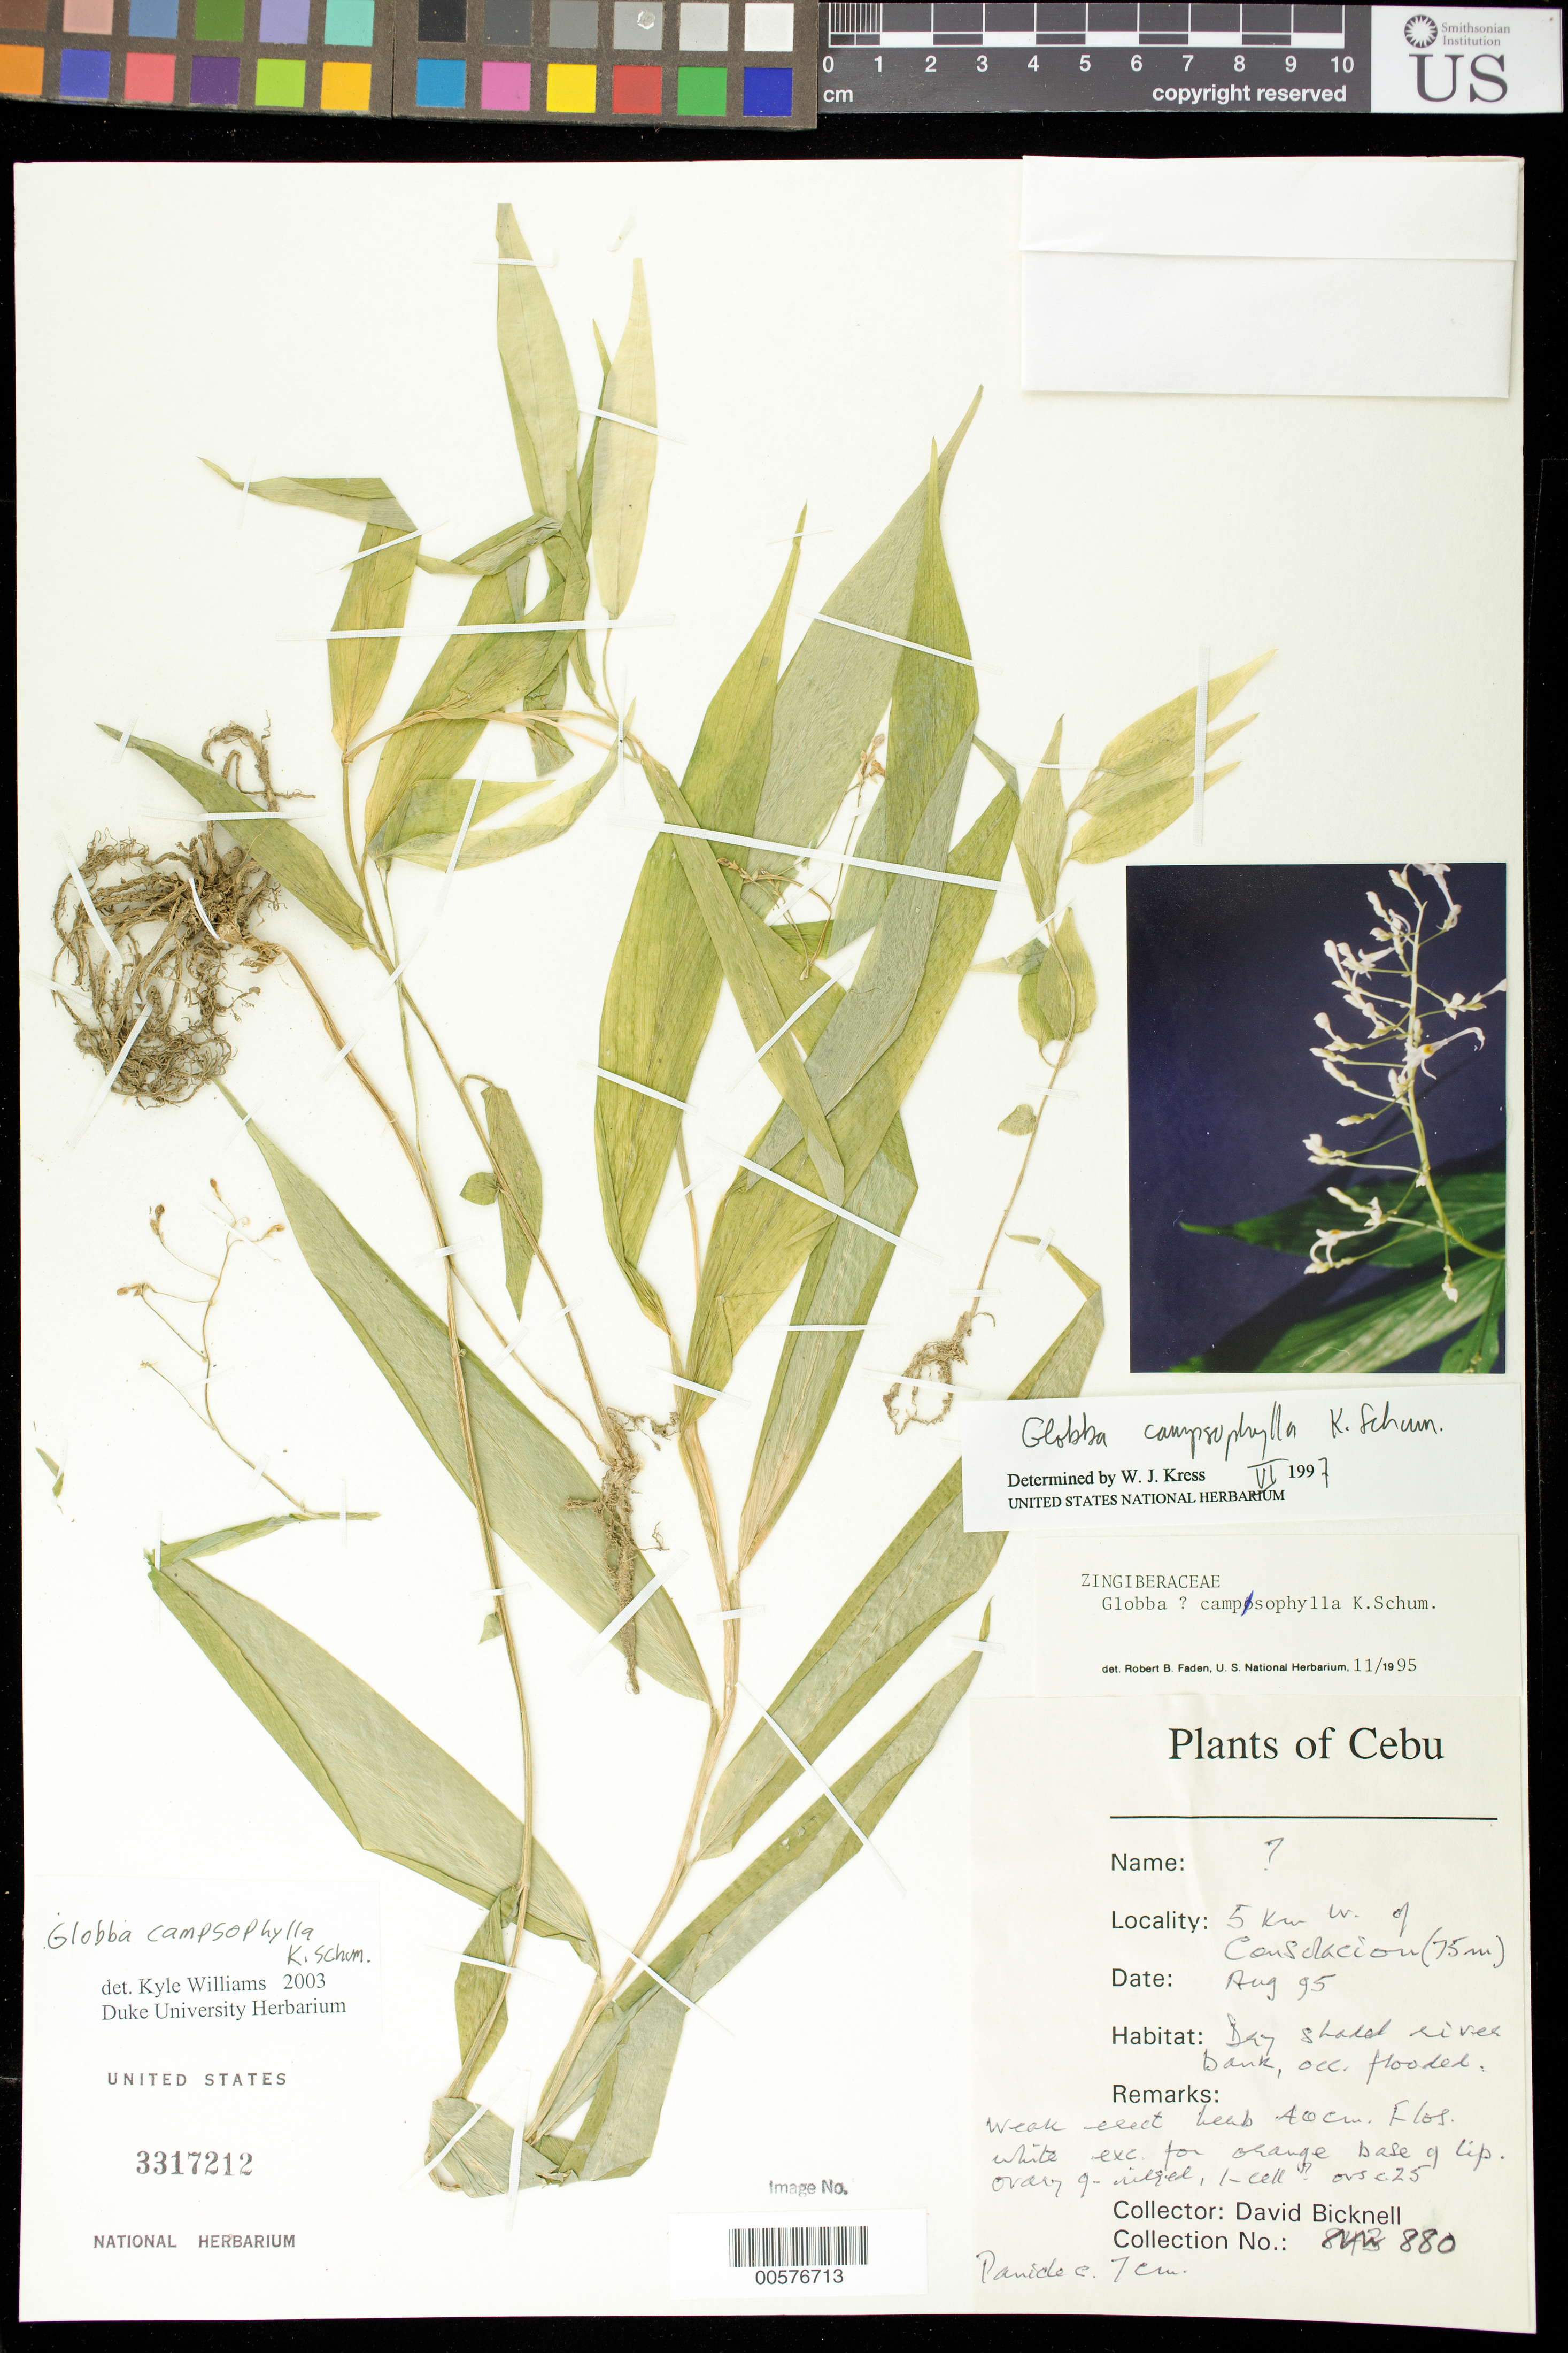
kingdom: Plantae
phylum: Tracheophyta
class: Liliopsida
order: Zingiberales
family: Zingiberaceae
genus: Globba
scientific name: Globba campsophylla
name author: K. Schum.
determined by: Williams, J. K.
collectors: D. Bicknell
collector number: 880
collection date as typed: Aug 1995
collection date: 1995-08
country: Philippines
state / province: Central Visayas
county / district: Cebu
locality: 5 km W of Consolacion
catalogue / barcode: US 3317212